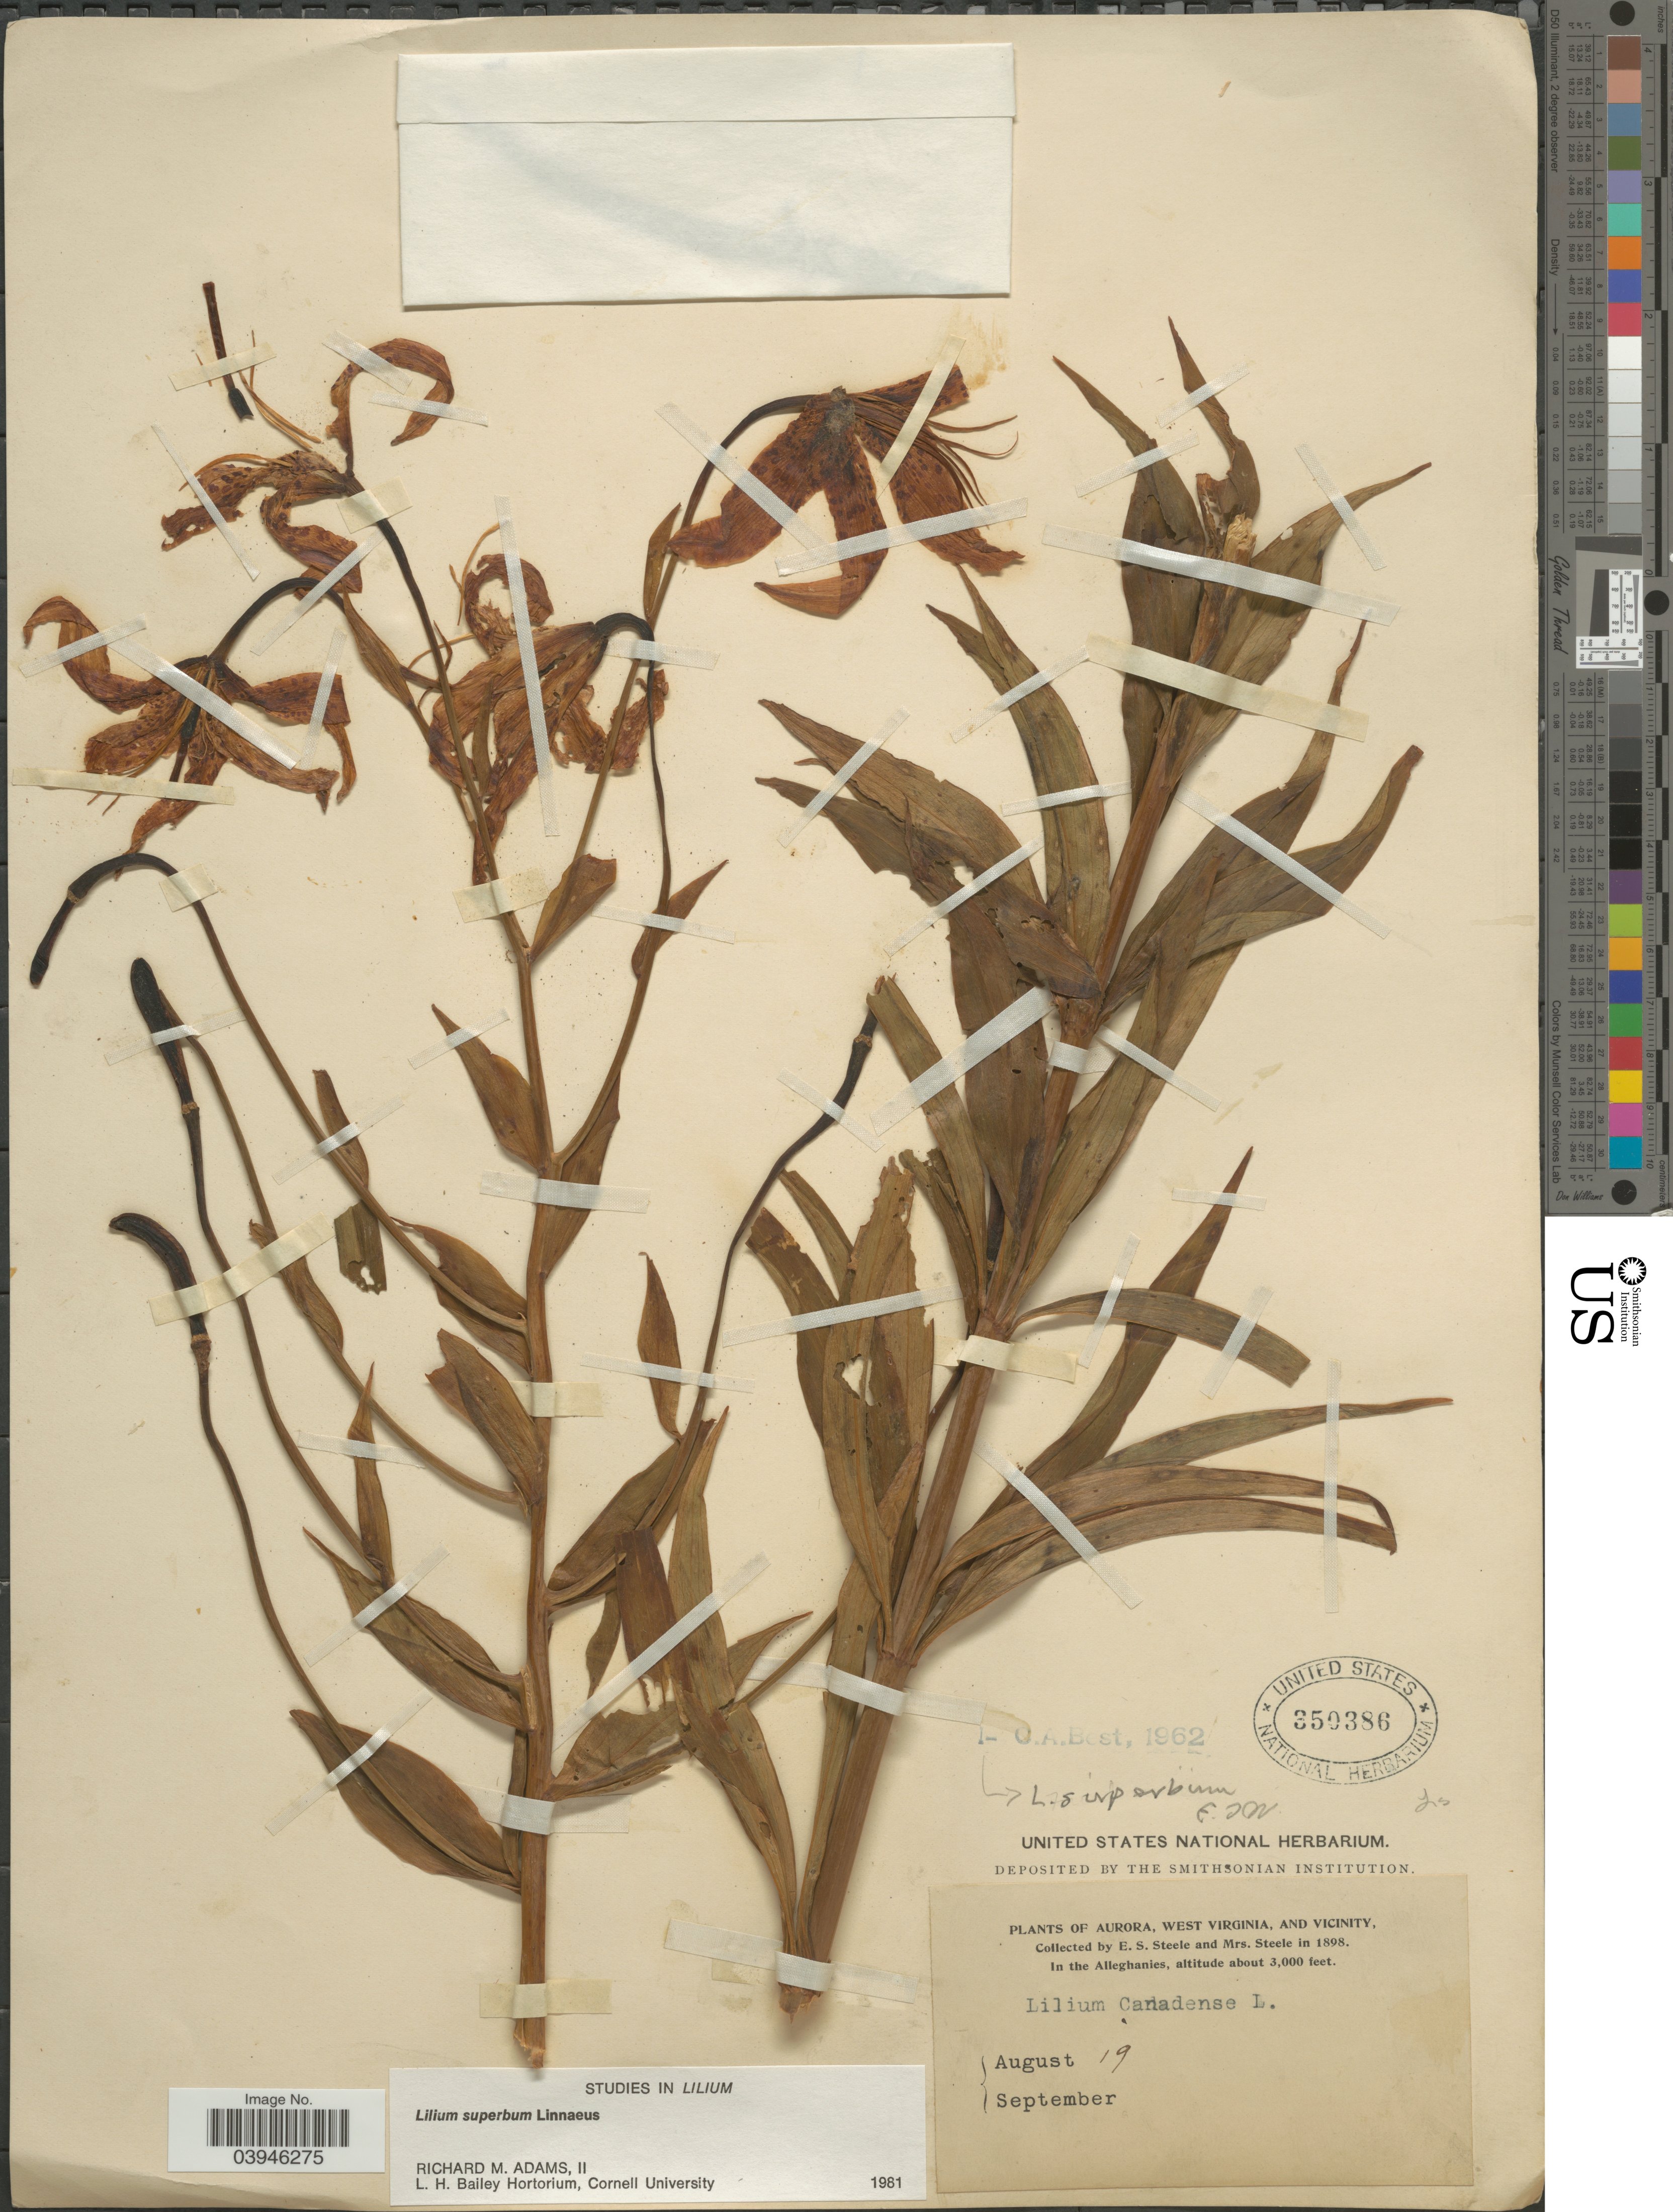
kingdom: Plantae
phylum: Tracheophyta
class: Liliopsida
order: Liliales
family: Liliaceae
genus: Lilium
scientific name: Lilium superbum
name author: L.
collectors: E. Steele & Mrs. E. S. Steele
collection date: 1898-08-19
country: United States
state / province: West Virginia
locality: Aurora and vicinity. In the Alleghanies.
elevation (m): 914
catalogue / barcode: US 350386